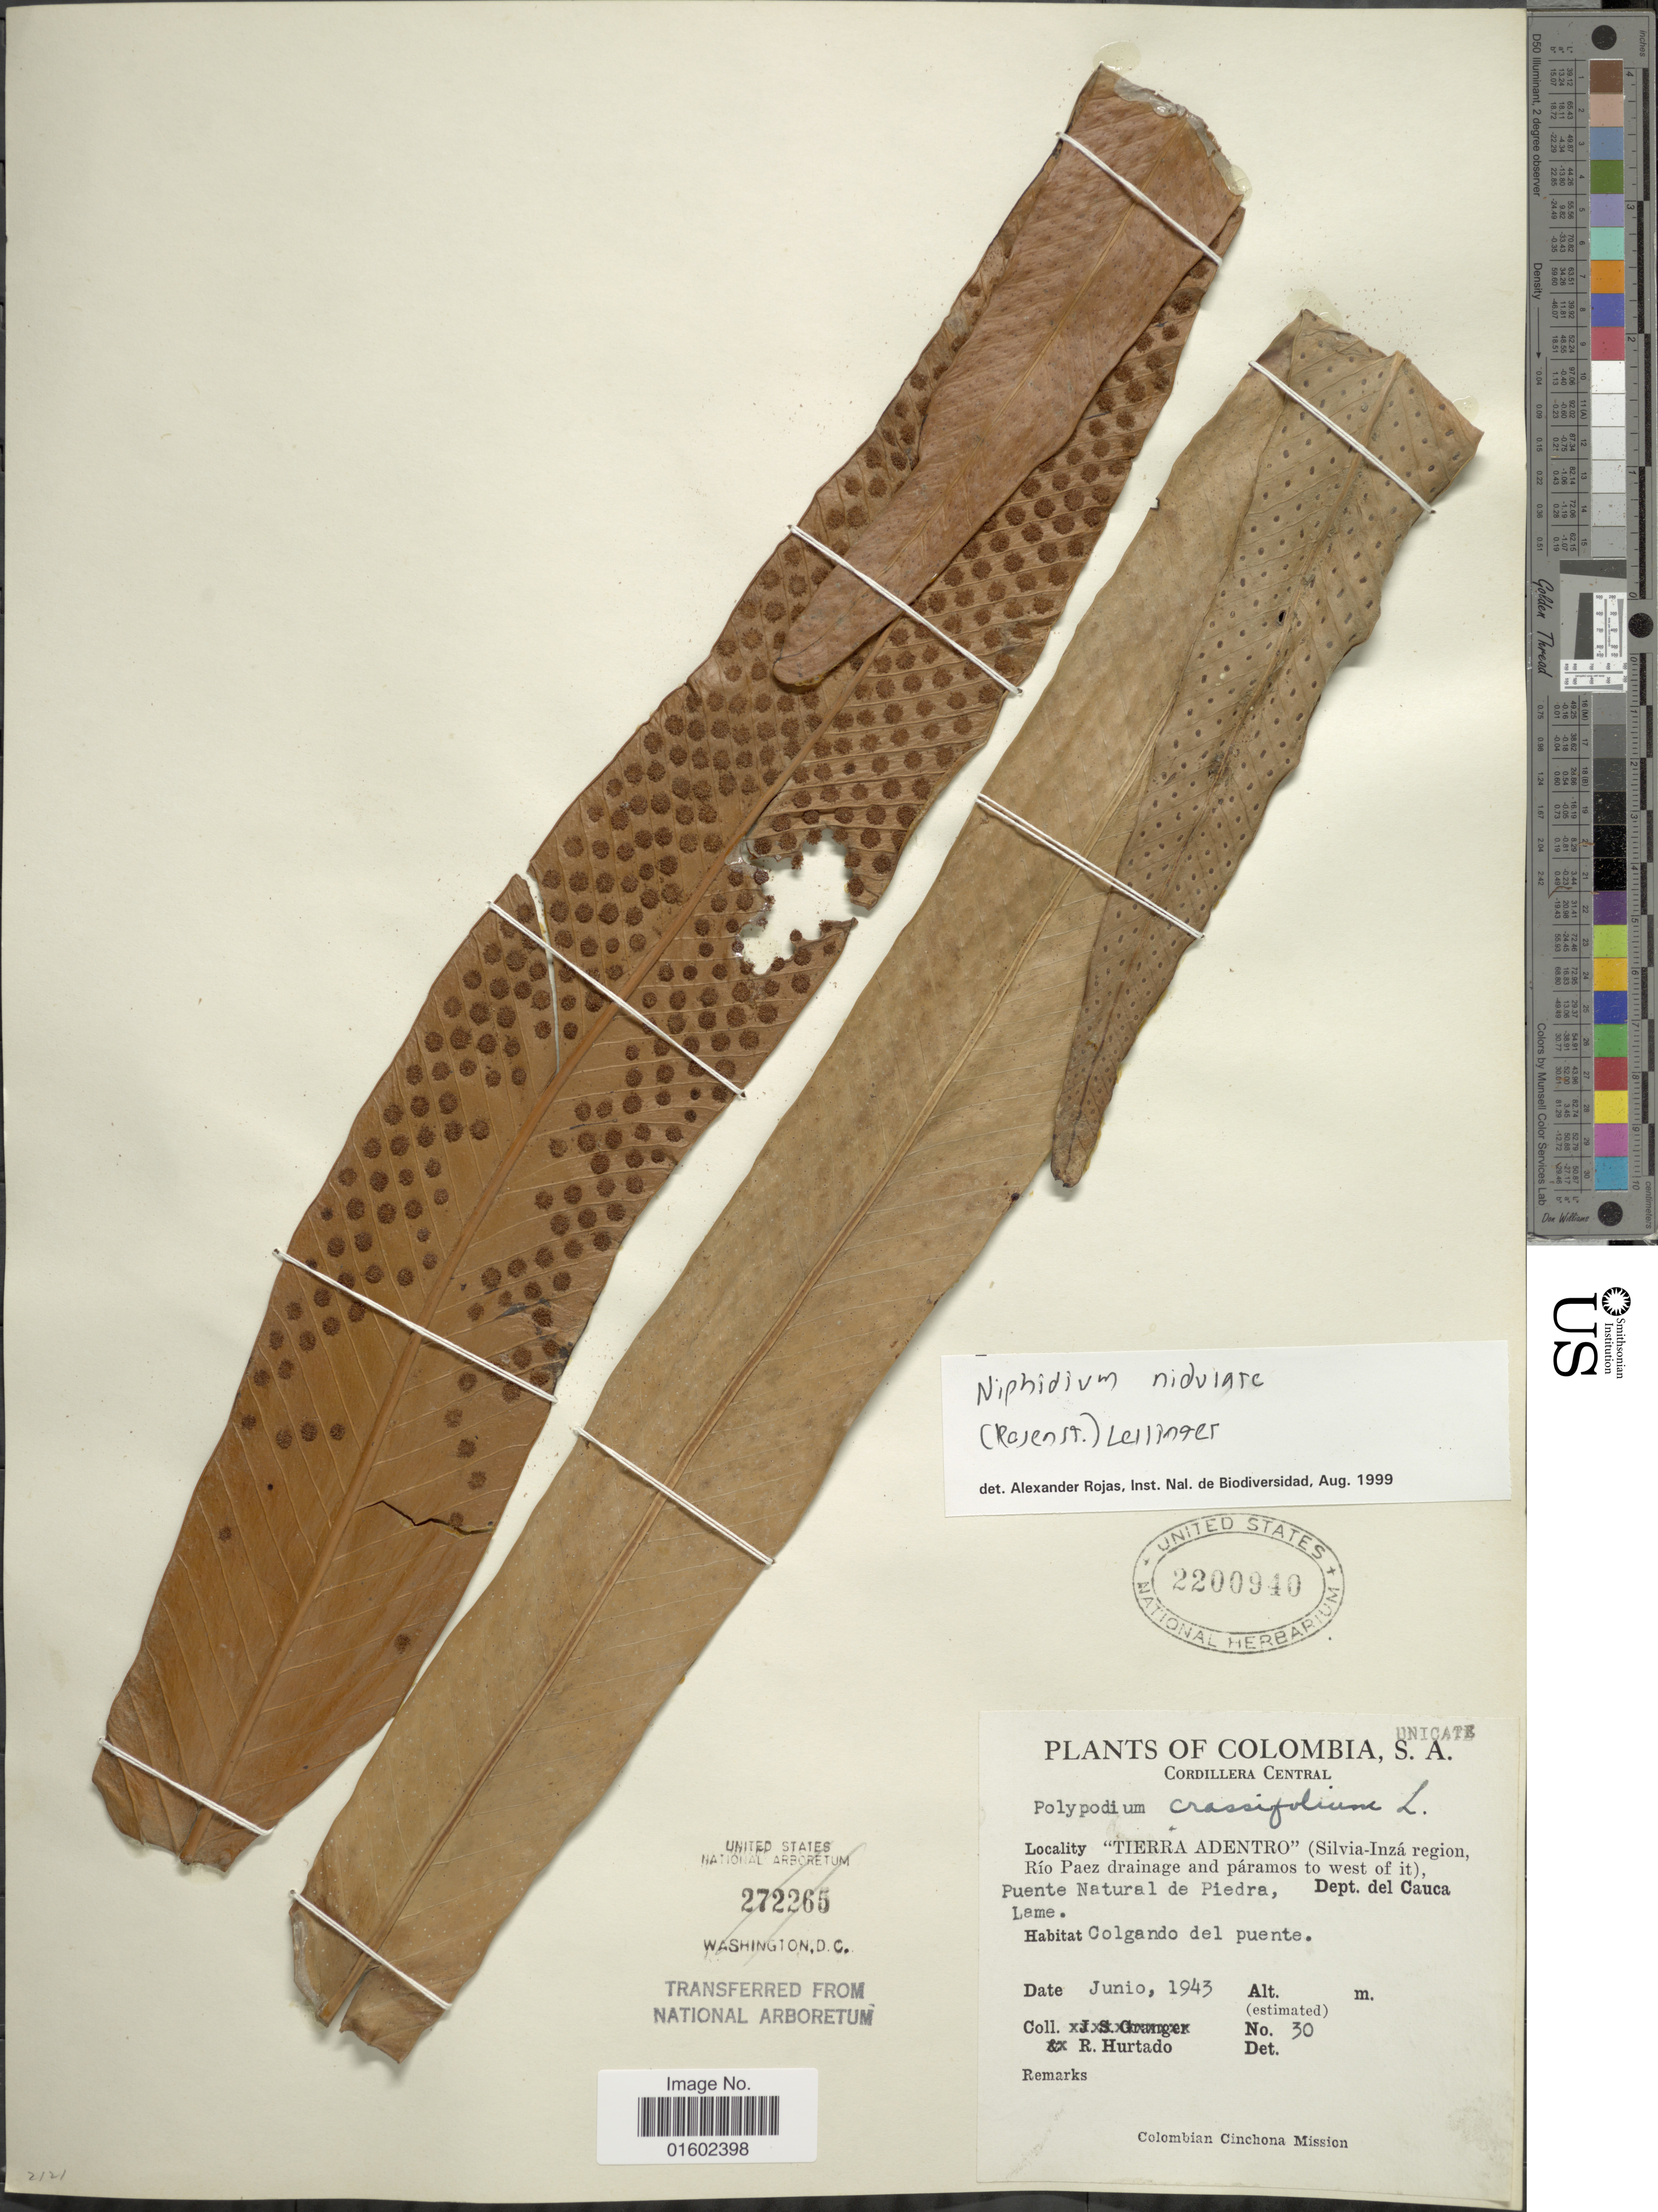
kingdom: Plantae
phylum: Tracheophyta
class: Polypodiopsida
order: Polypodiales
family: Polypodiaceae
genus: Niphidium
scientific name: Niphidium crassifolium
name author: (L.) Lellinger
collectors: R. Hurtado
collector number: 30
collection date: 1943-06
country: Colombia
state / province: Cauca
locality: Tierra Adentro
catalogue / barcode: US 2200940